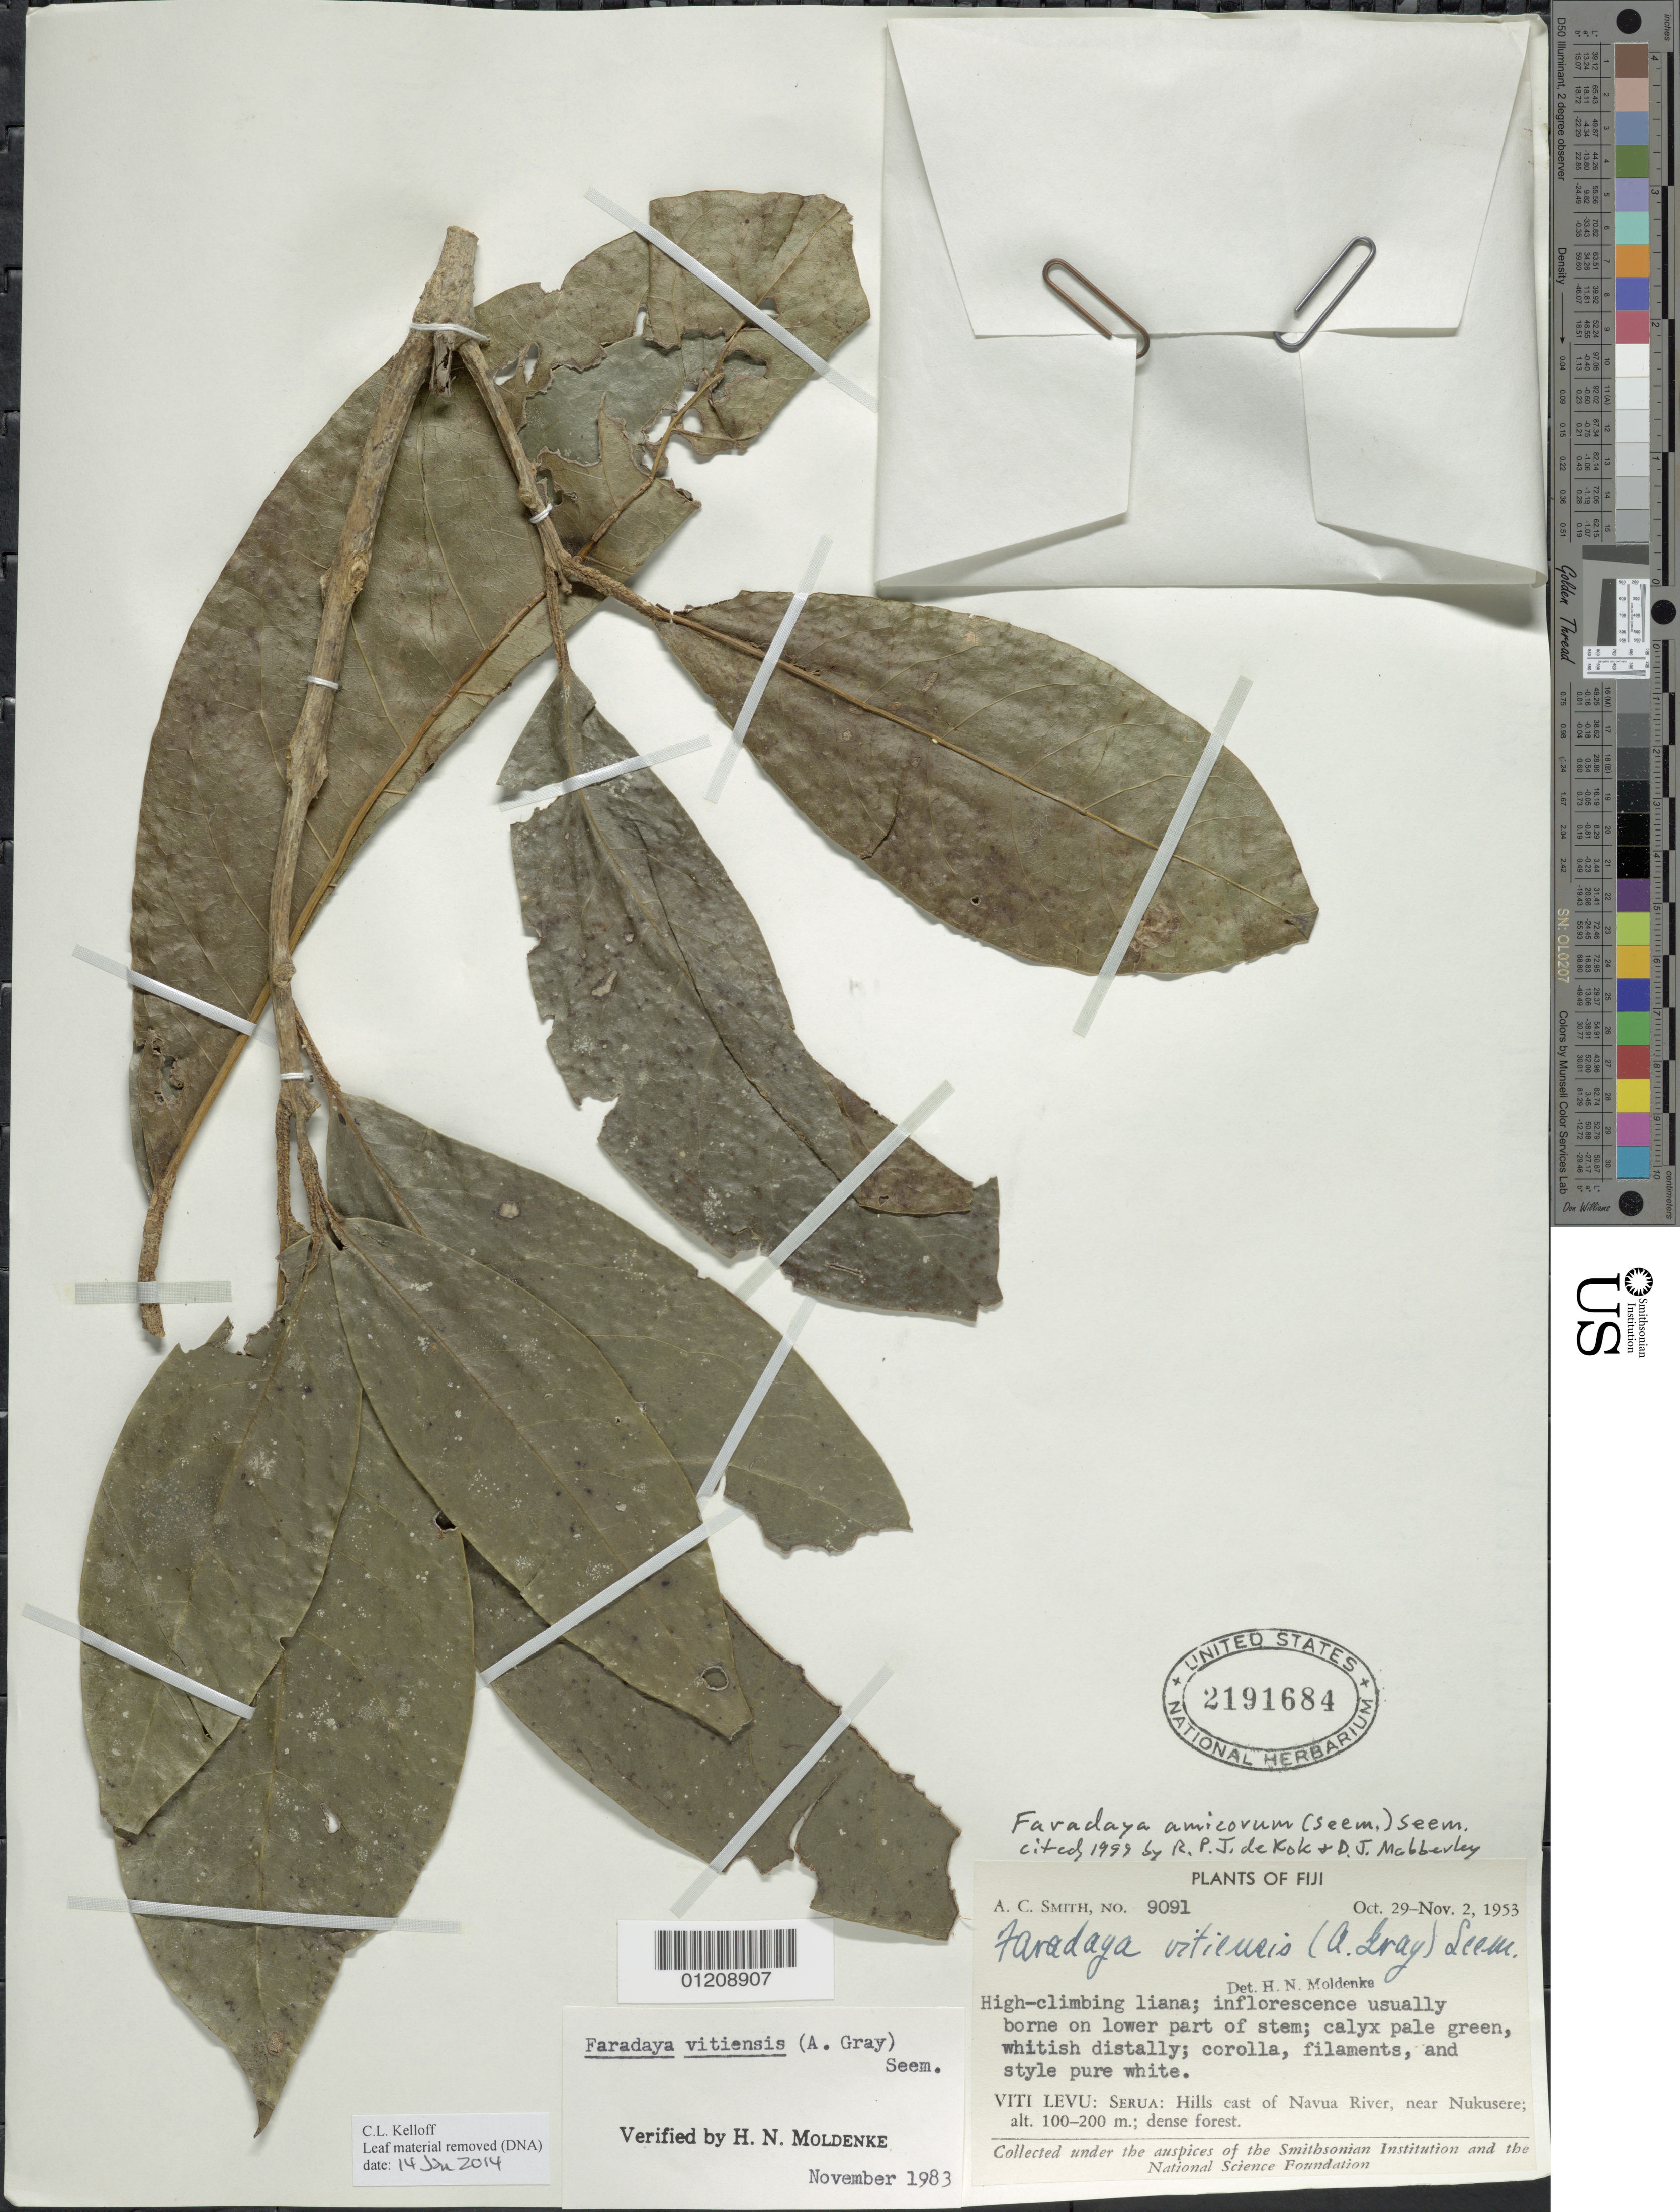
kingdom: Plantae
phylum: Tracheophyta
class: Magnoliopsida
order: Lamiales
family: Lamiaceae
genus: Faradaya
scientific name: Faradaya amicorum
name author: (Seem.) Seem.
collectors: A. C. Smith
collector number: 9091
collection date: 1953-10-29/1953-11-02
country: Fiji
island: Viti Levu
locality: Serua: Hills cast of Navua River, Nukusere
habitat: dense forest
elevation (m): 100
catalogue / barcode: US 2191684